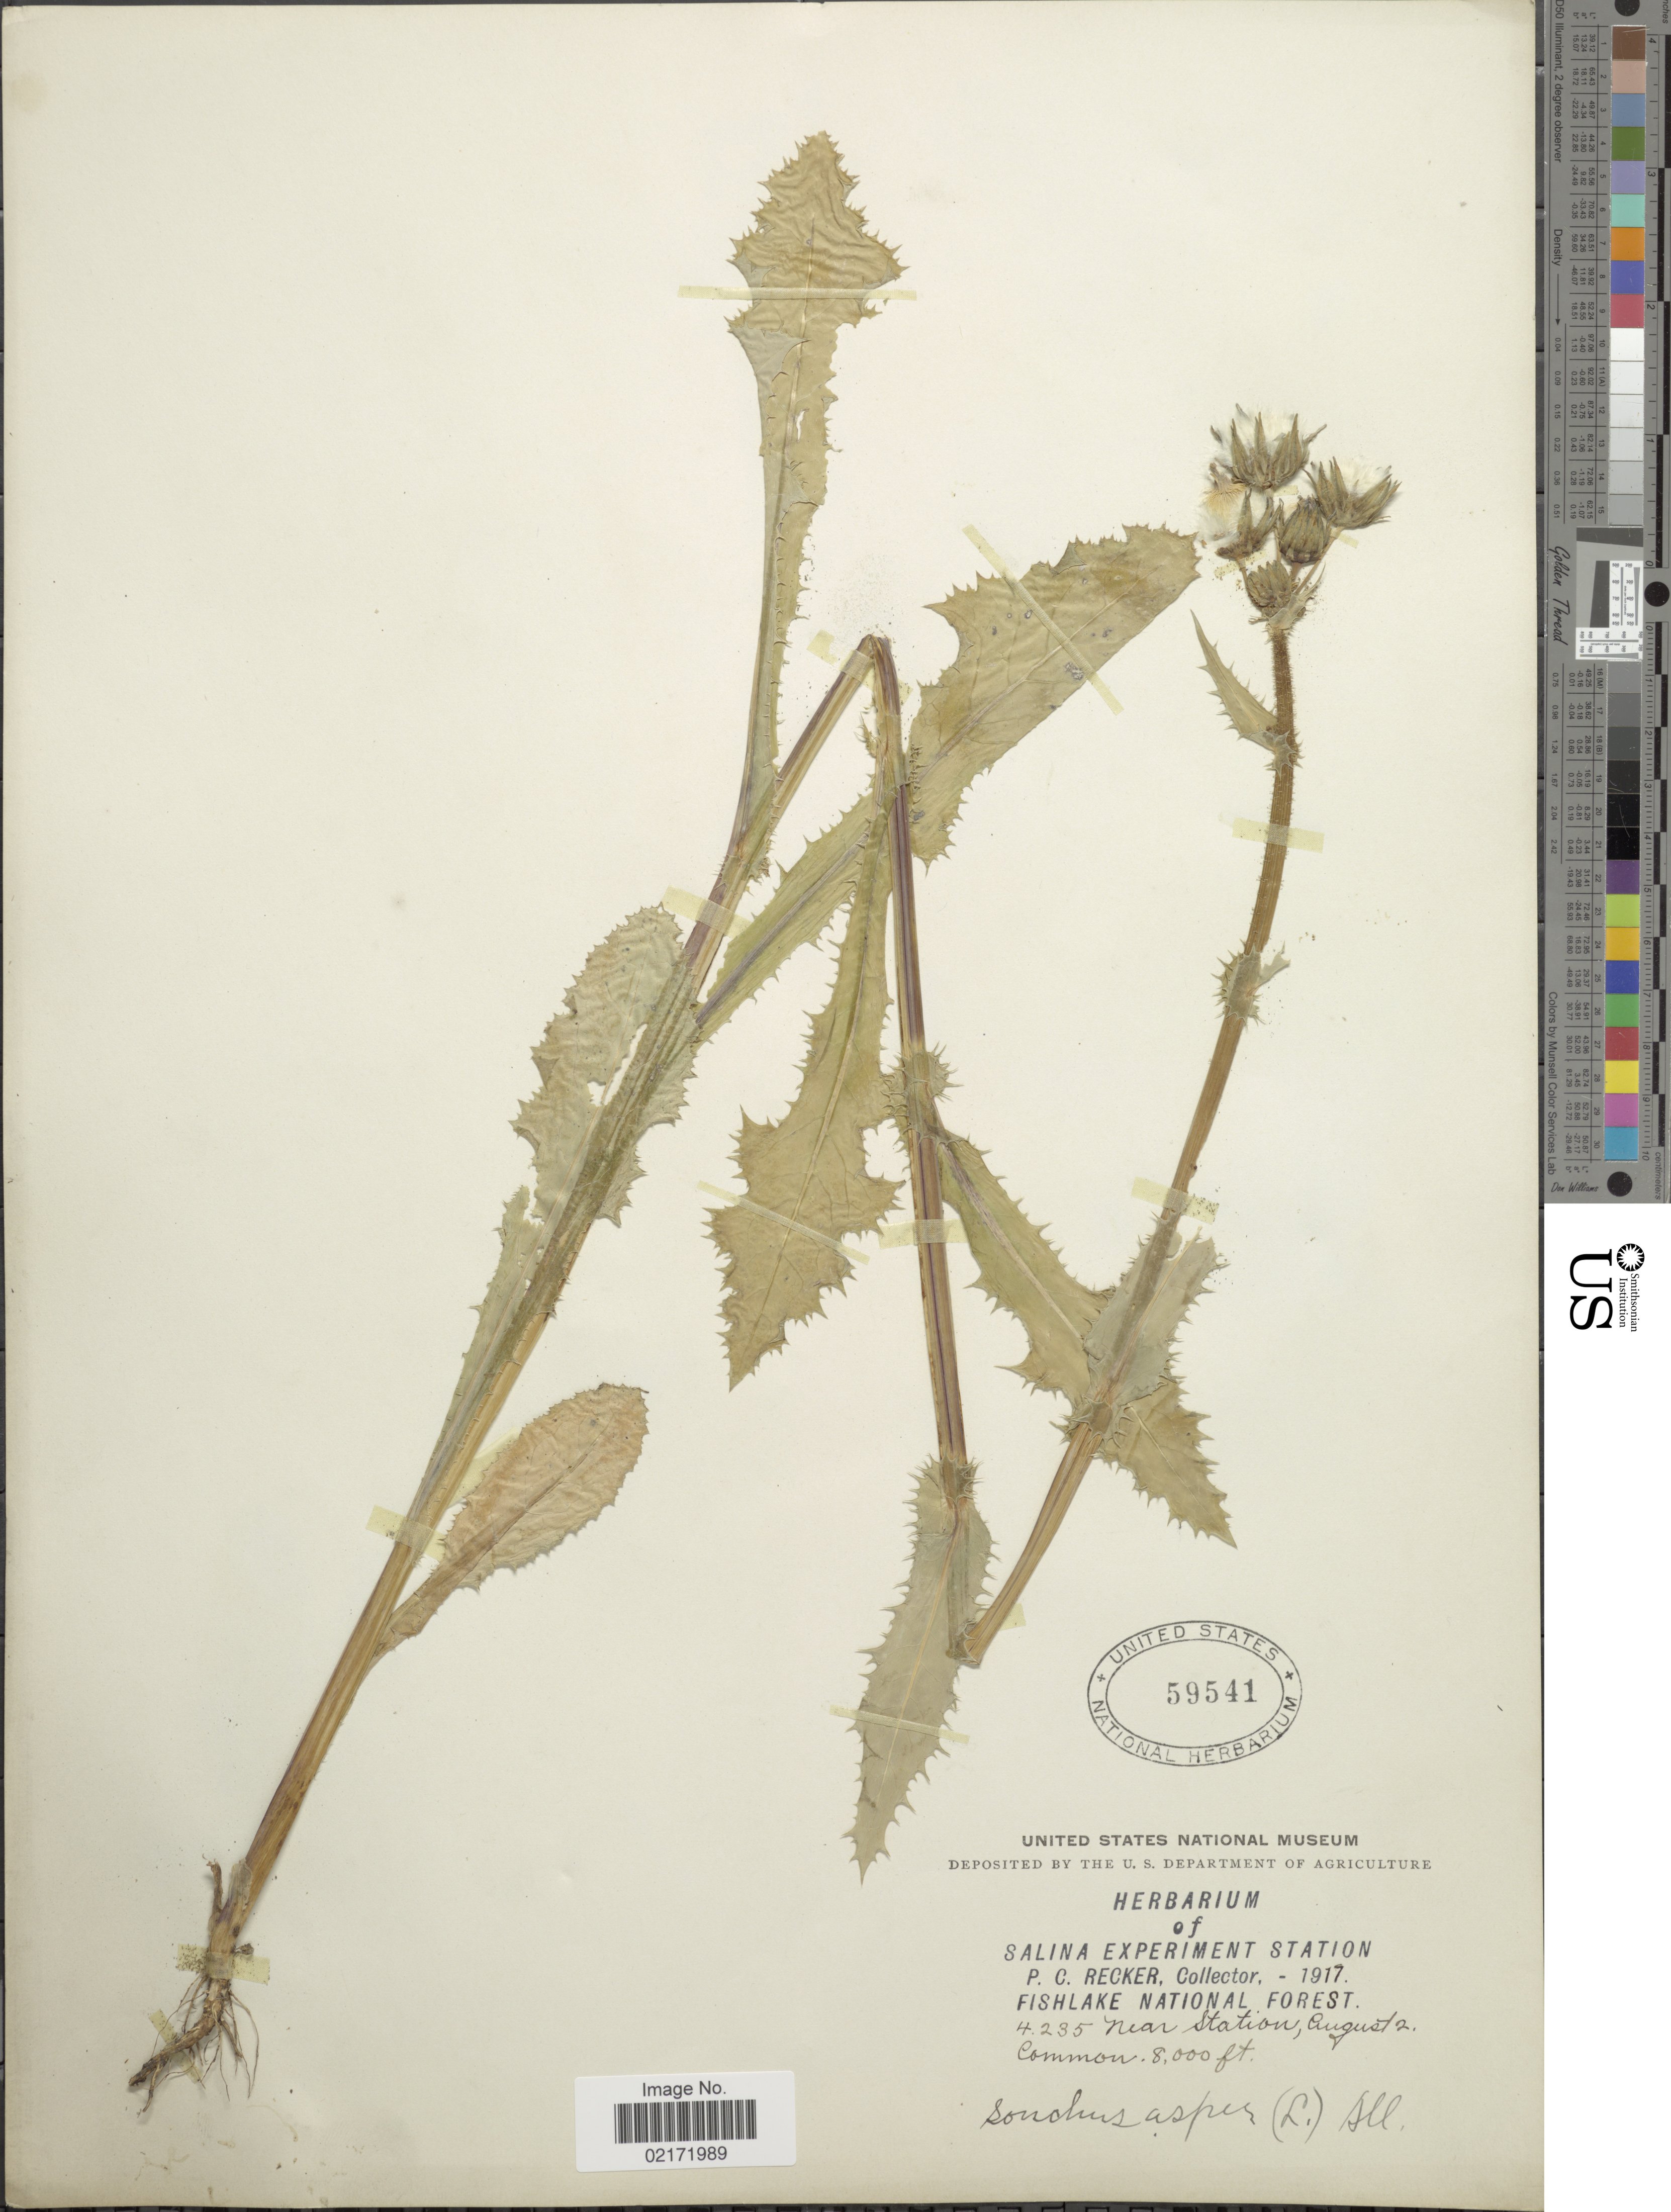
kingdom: Plantae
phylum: Tracheophyta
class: Magnoliopsida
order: Asterales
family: Asteraceae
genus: Sonchus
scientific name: Sonchus asper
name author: (L.) Hill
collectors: P. Recker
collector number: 4235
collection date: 1917-08-02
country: United States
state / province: Utah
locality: Fishlake National Forest, near Station.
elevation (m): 2438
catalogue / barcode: US 59541